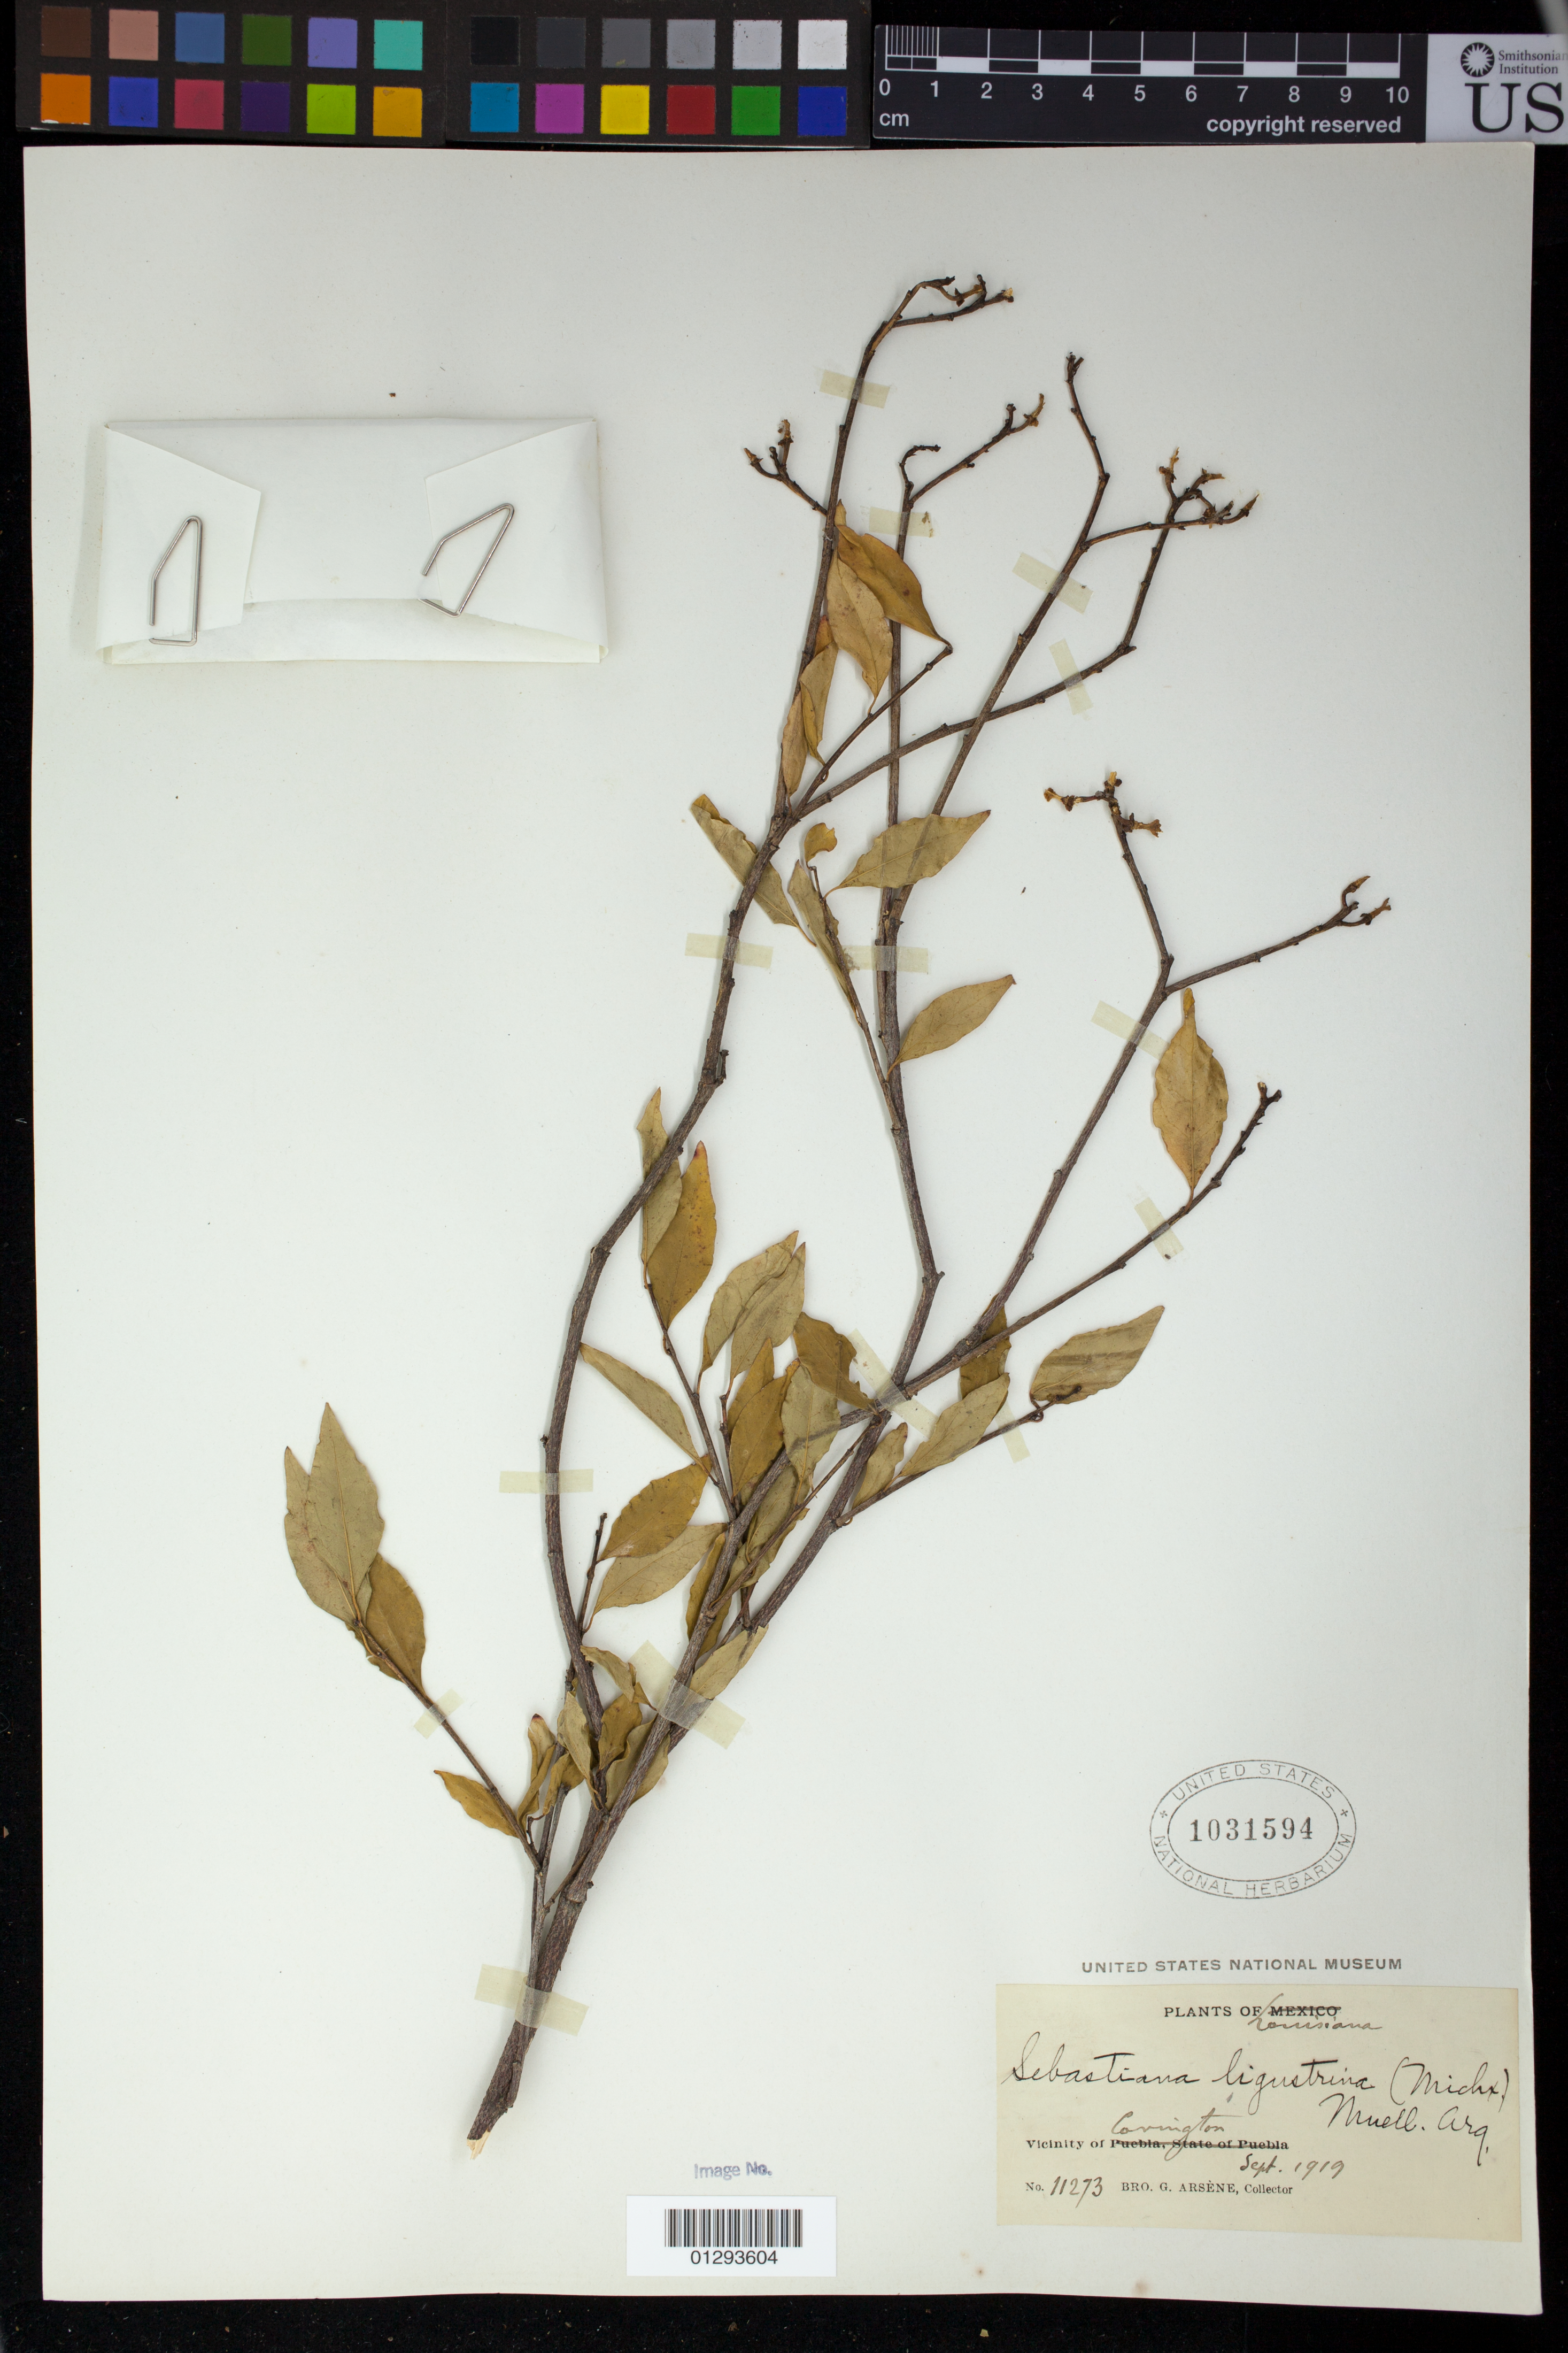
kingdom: Plantae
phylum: Tracheophyta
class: Magnoliopsida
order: Malpighiales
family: Euphorbiaceae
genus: Sebastiania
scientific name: Sebastiania fruticosa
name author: (Bartram) Fernald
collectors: Bro. G. Arsène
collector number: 11273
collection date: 1919-09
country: United States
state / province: Louisiana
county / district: Saint Tammany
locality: Vicinity of Covington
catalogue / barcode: US 1031594